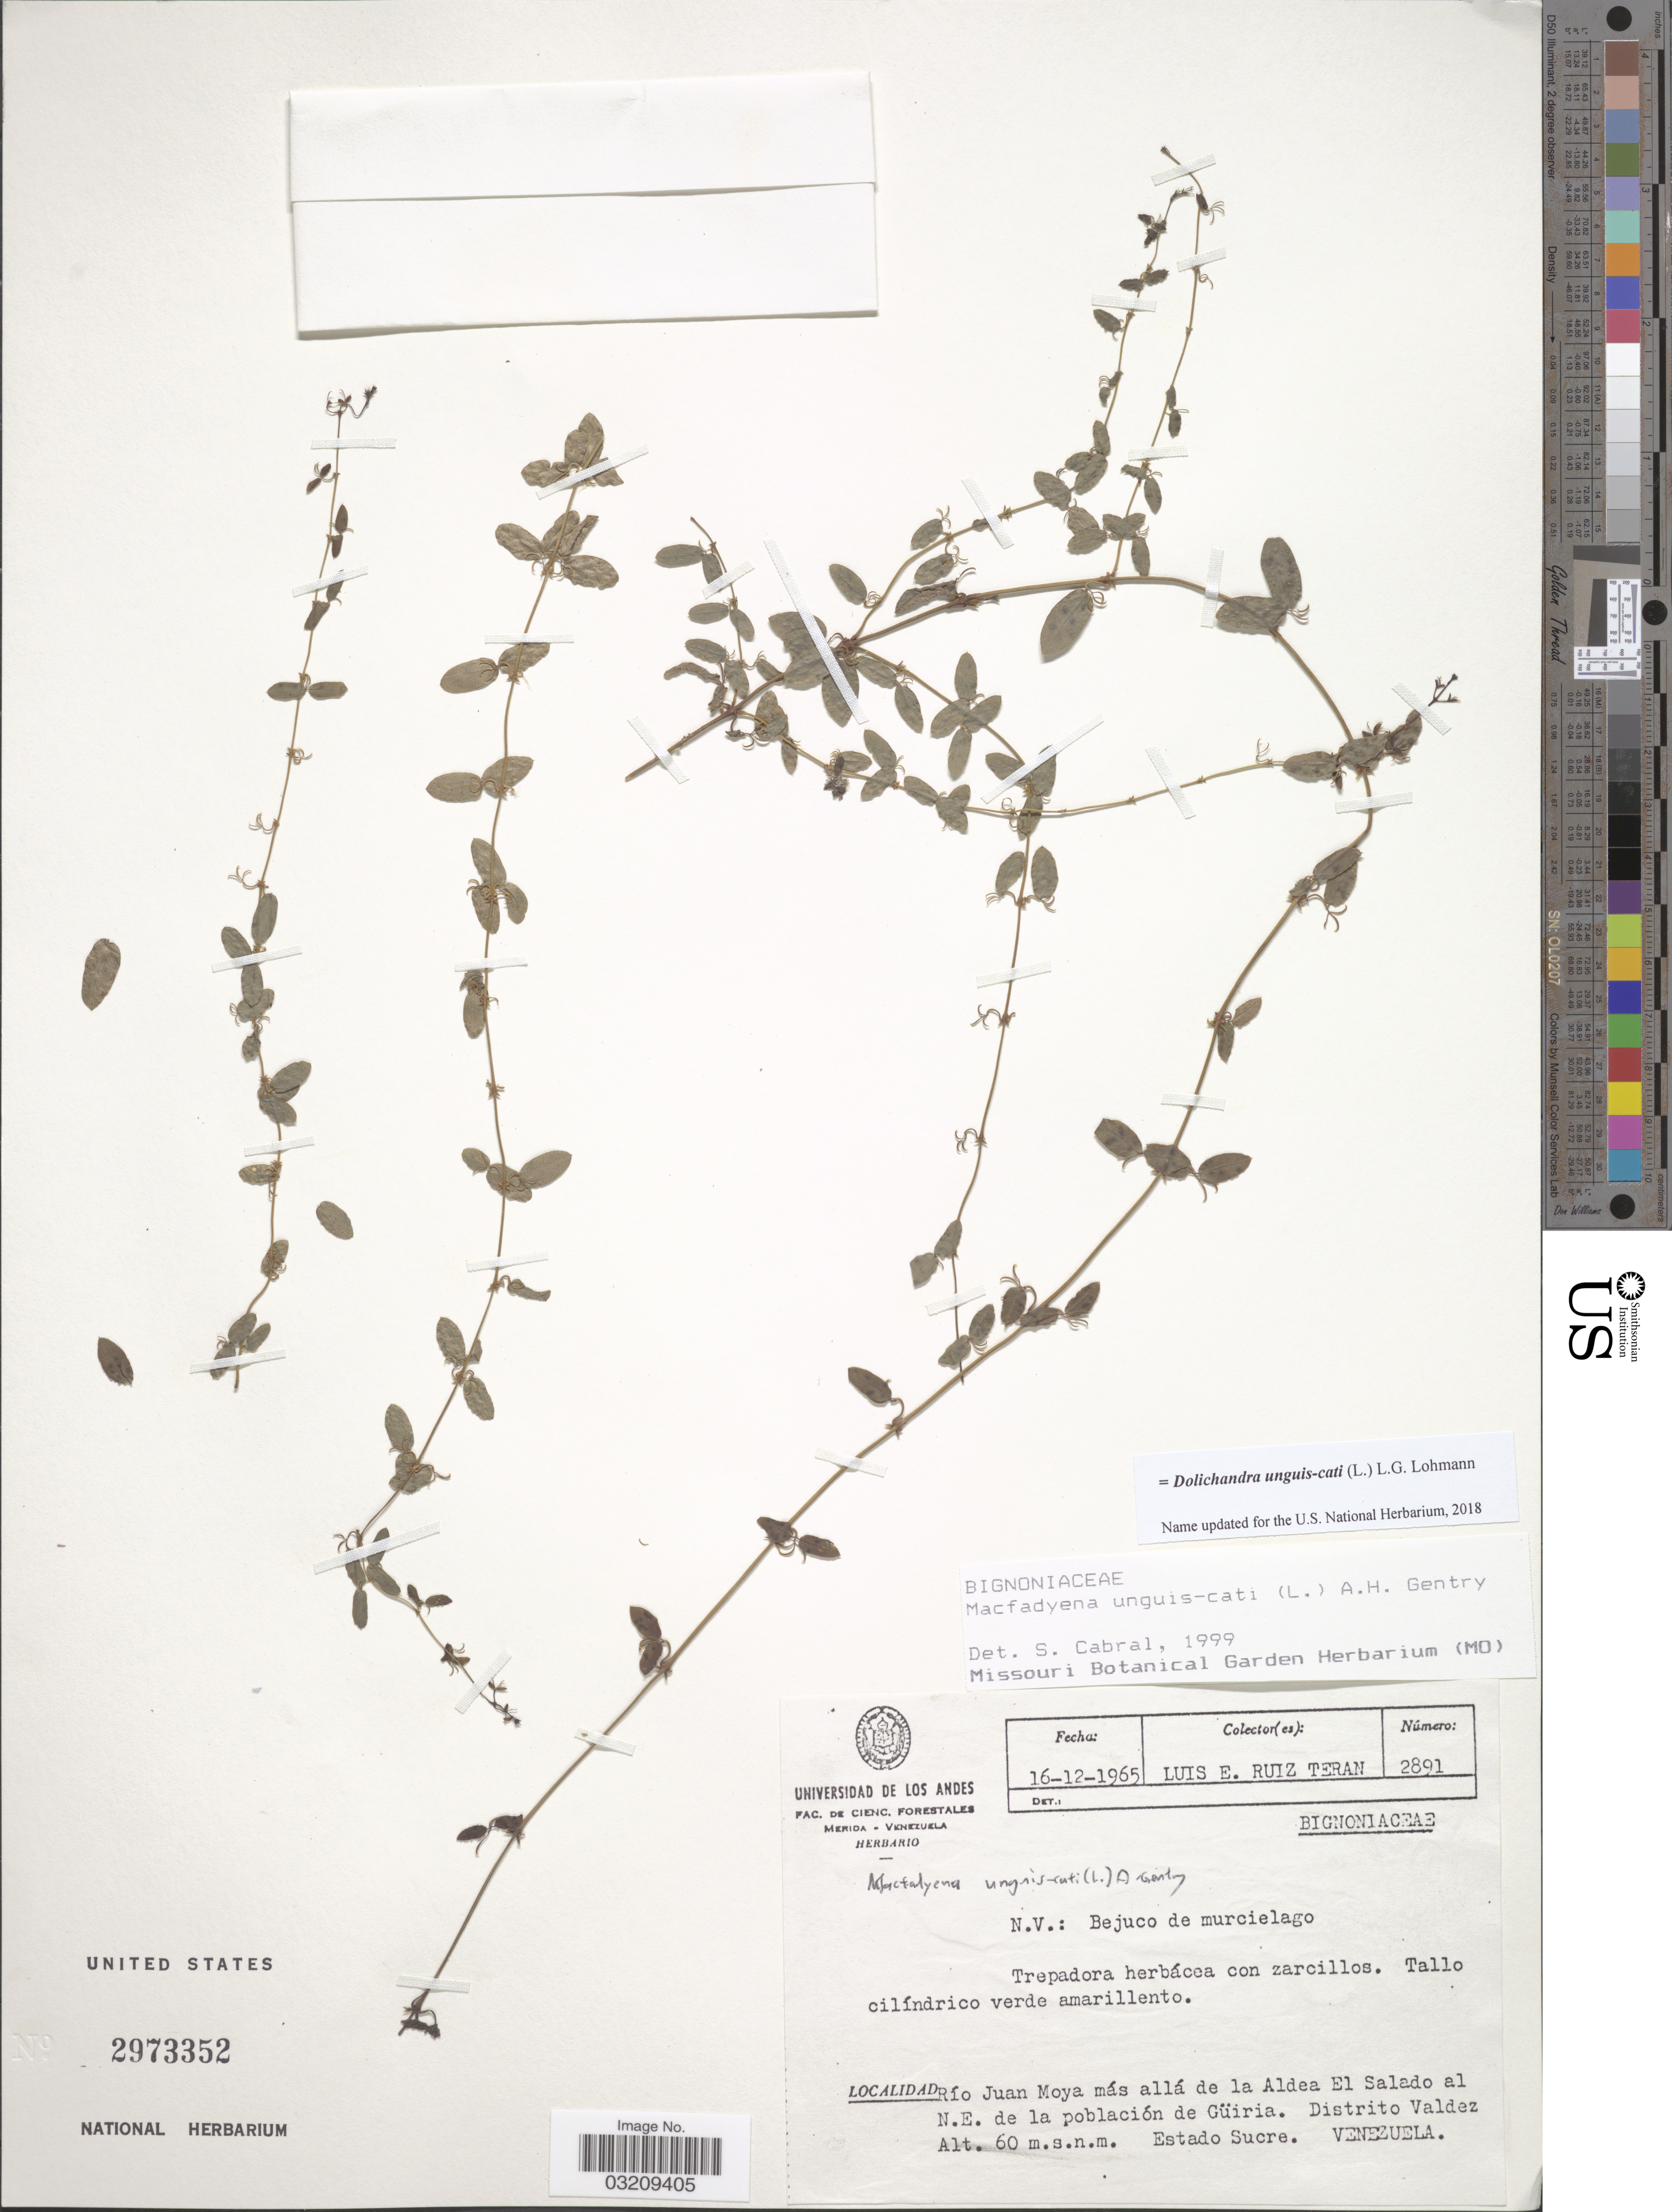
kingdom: Plantae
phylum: Tracheophyta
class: Magnoliopsida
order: Lamiales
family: Bignoniaceae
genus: Dolichandra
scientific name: Dolichandra unguis-cati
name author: (L.) L.G. Lohmann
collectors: L. E. Ruíz-Terán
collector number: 2891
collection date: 1965-12-16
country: Venezuela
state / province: Sucre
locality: Río Juan Moya más allá de la Aldea El Salado al N.E. de la población de Güiria. Distrito Valdez.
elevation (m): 60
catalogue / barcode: US 2893352